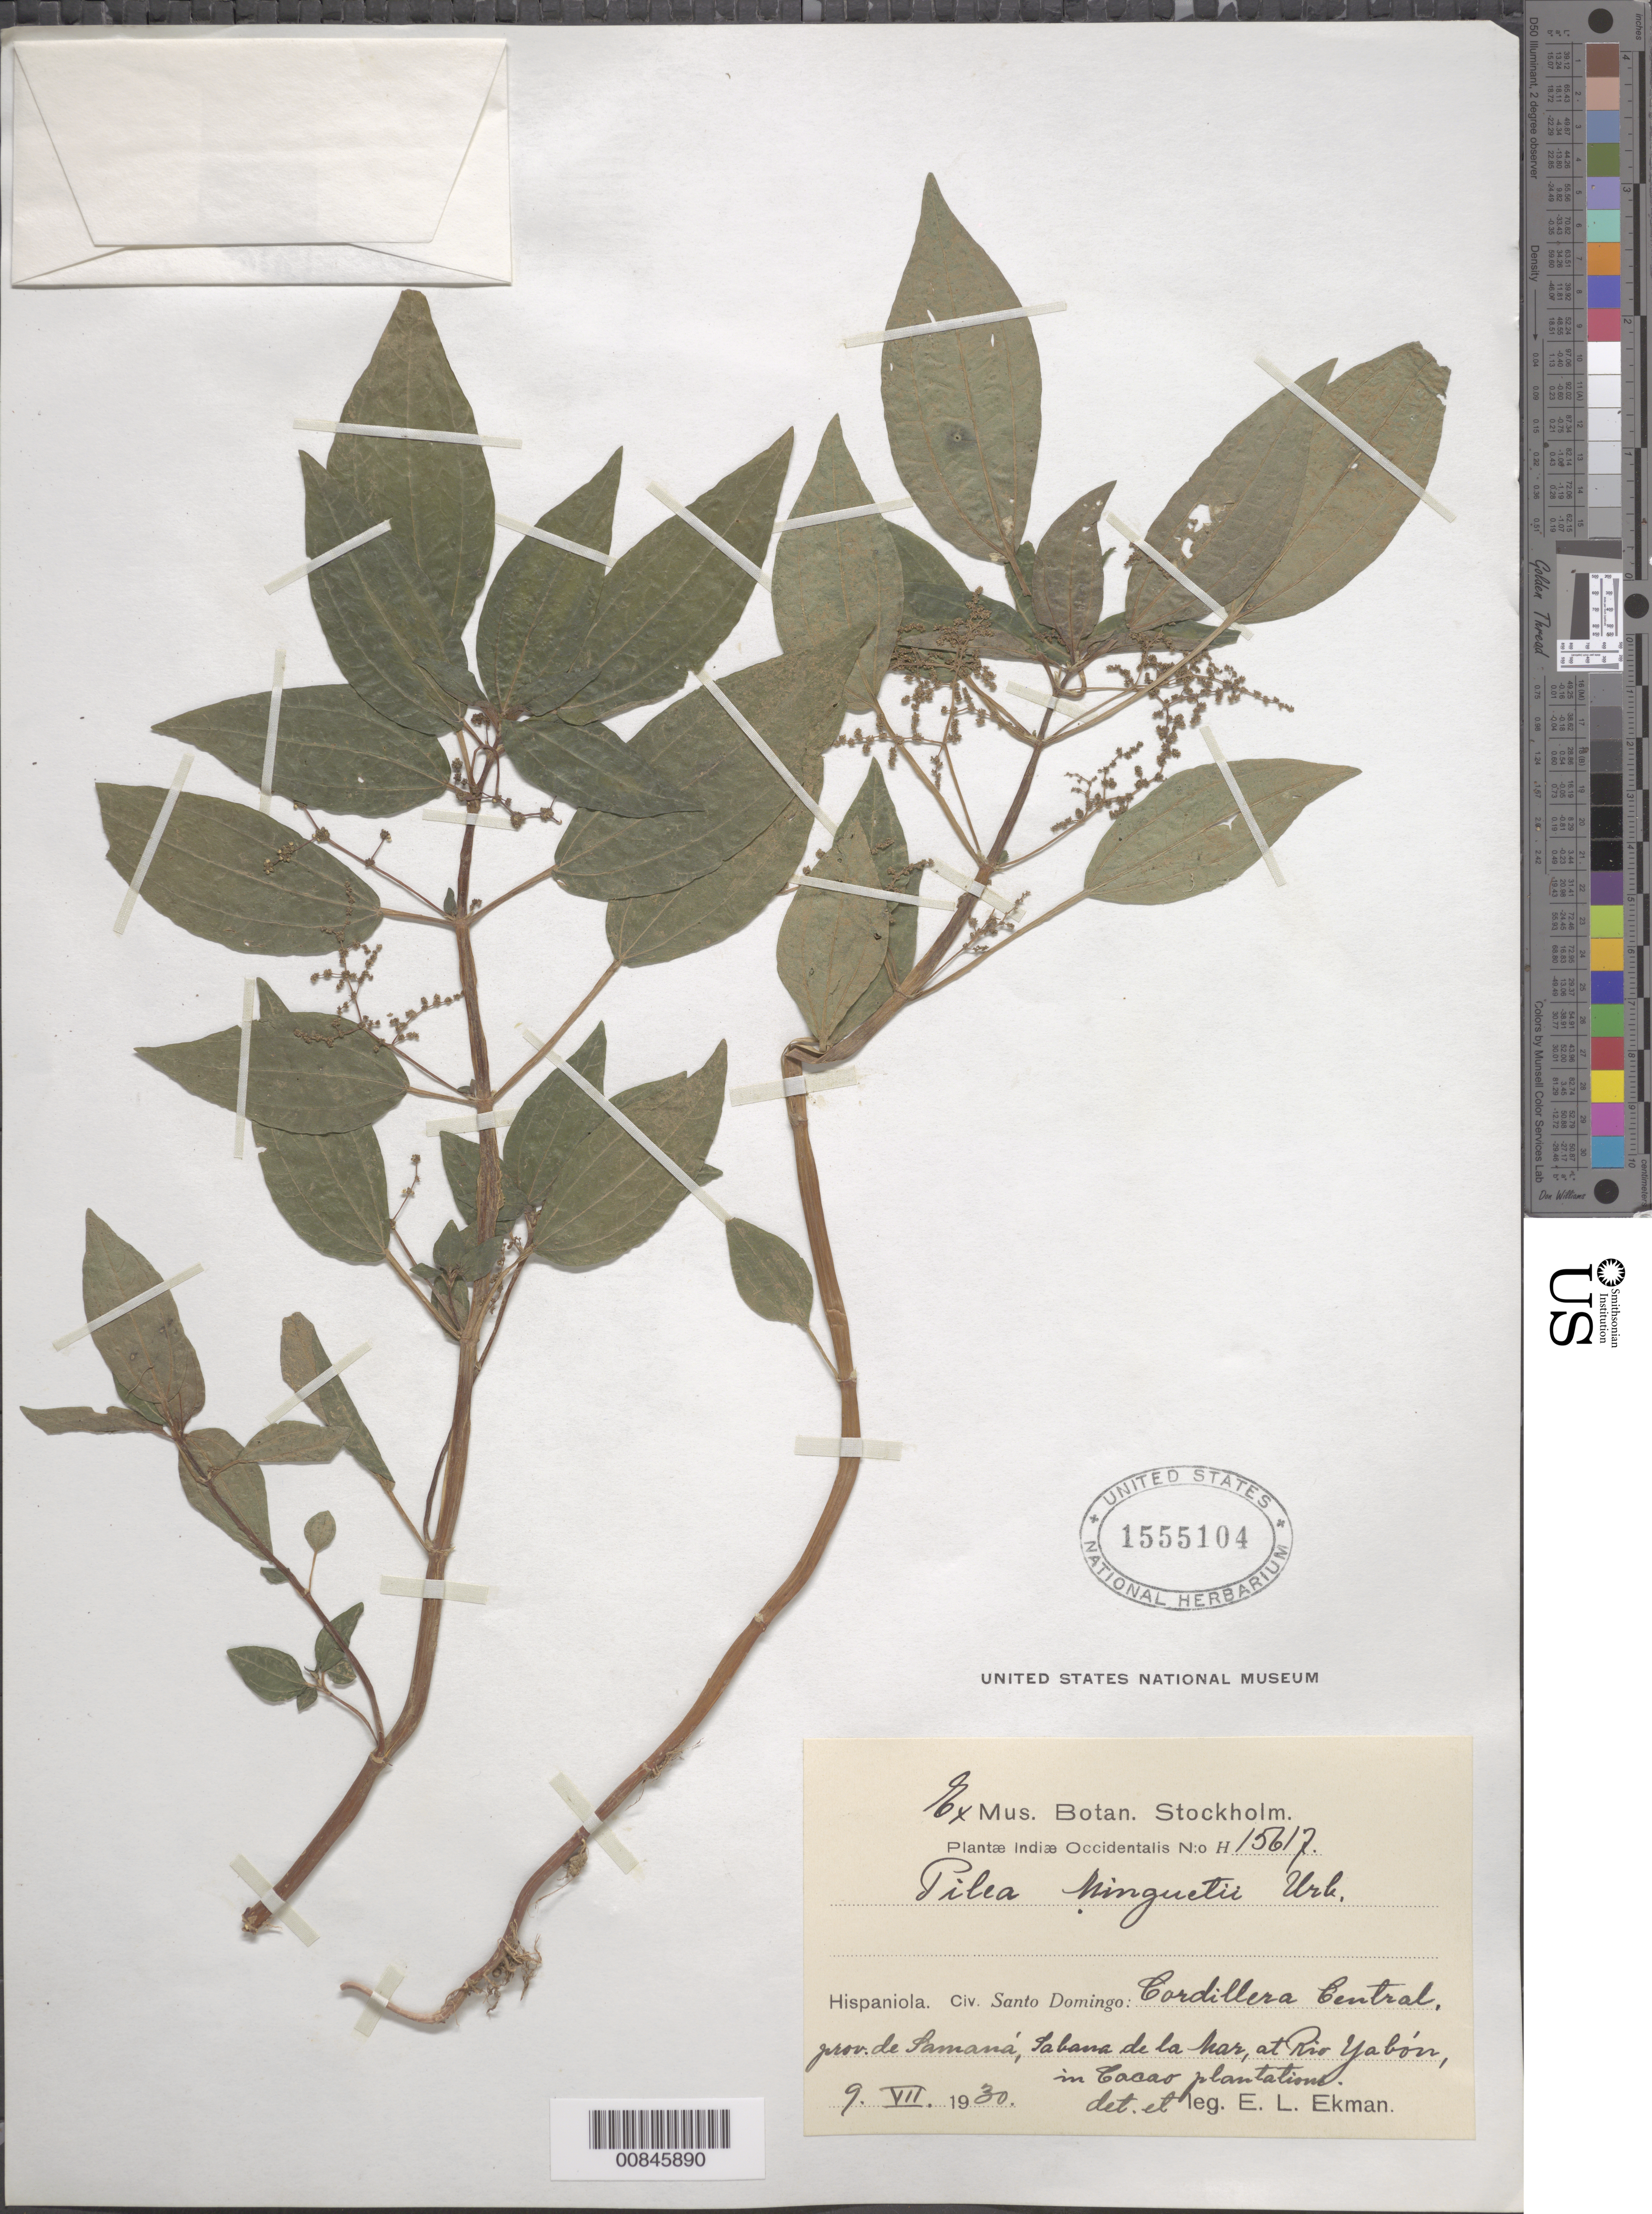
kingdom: Plantae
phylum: Tracheophyta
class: Magnoliopsida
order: Rosales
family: Urticaceae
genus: Pilea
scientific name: Pilea minguetii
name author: Urb.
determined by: Ekman, E. L.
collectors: E. L. Ekman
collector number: H 15617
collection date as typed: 09 Jul 1930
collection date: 1930-07-09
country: Dominican Republic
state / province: Samana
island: Hispaniola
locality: Cordillera Central, Sabana de la Mar, at Río Yabón.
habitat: In Cacao plantations.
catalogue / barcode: US 1555104